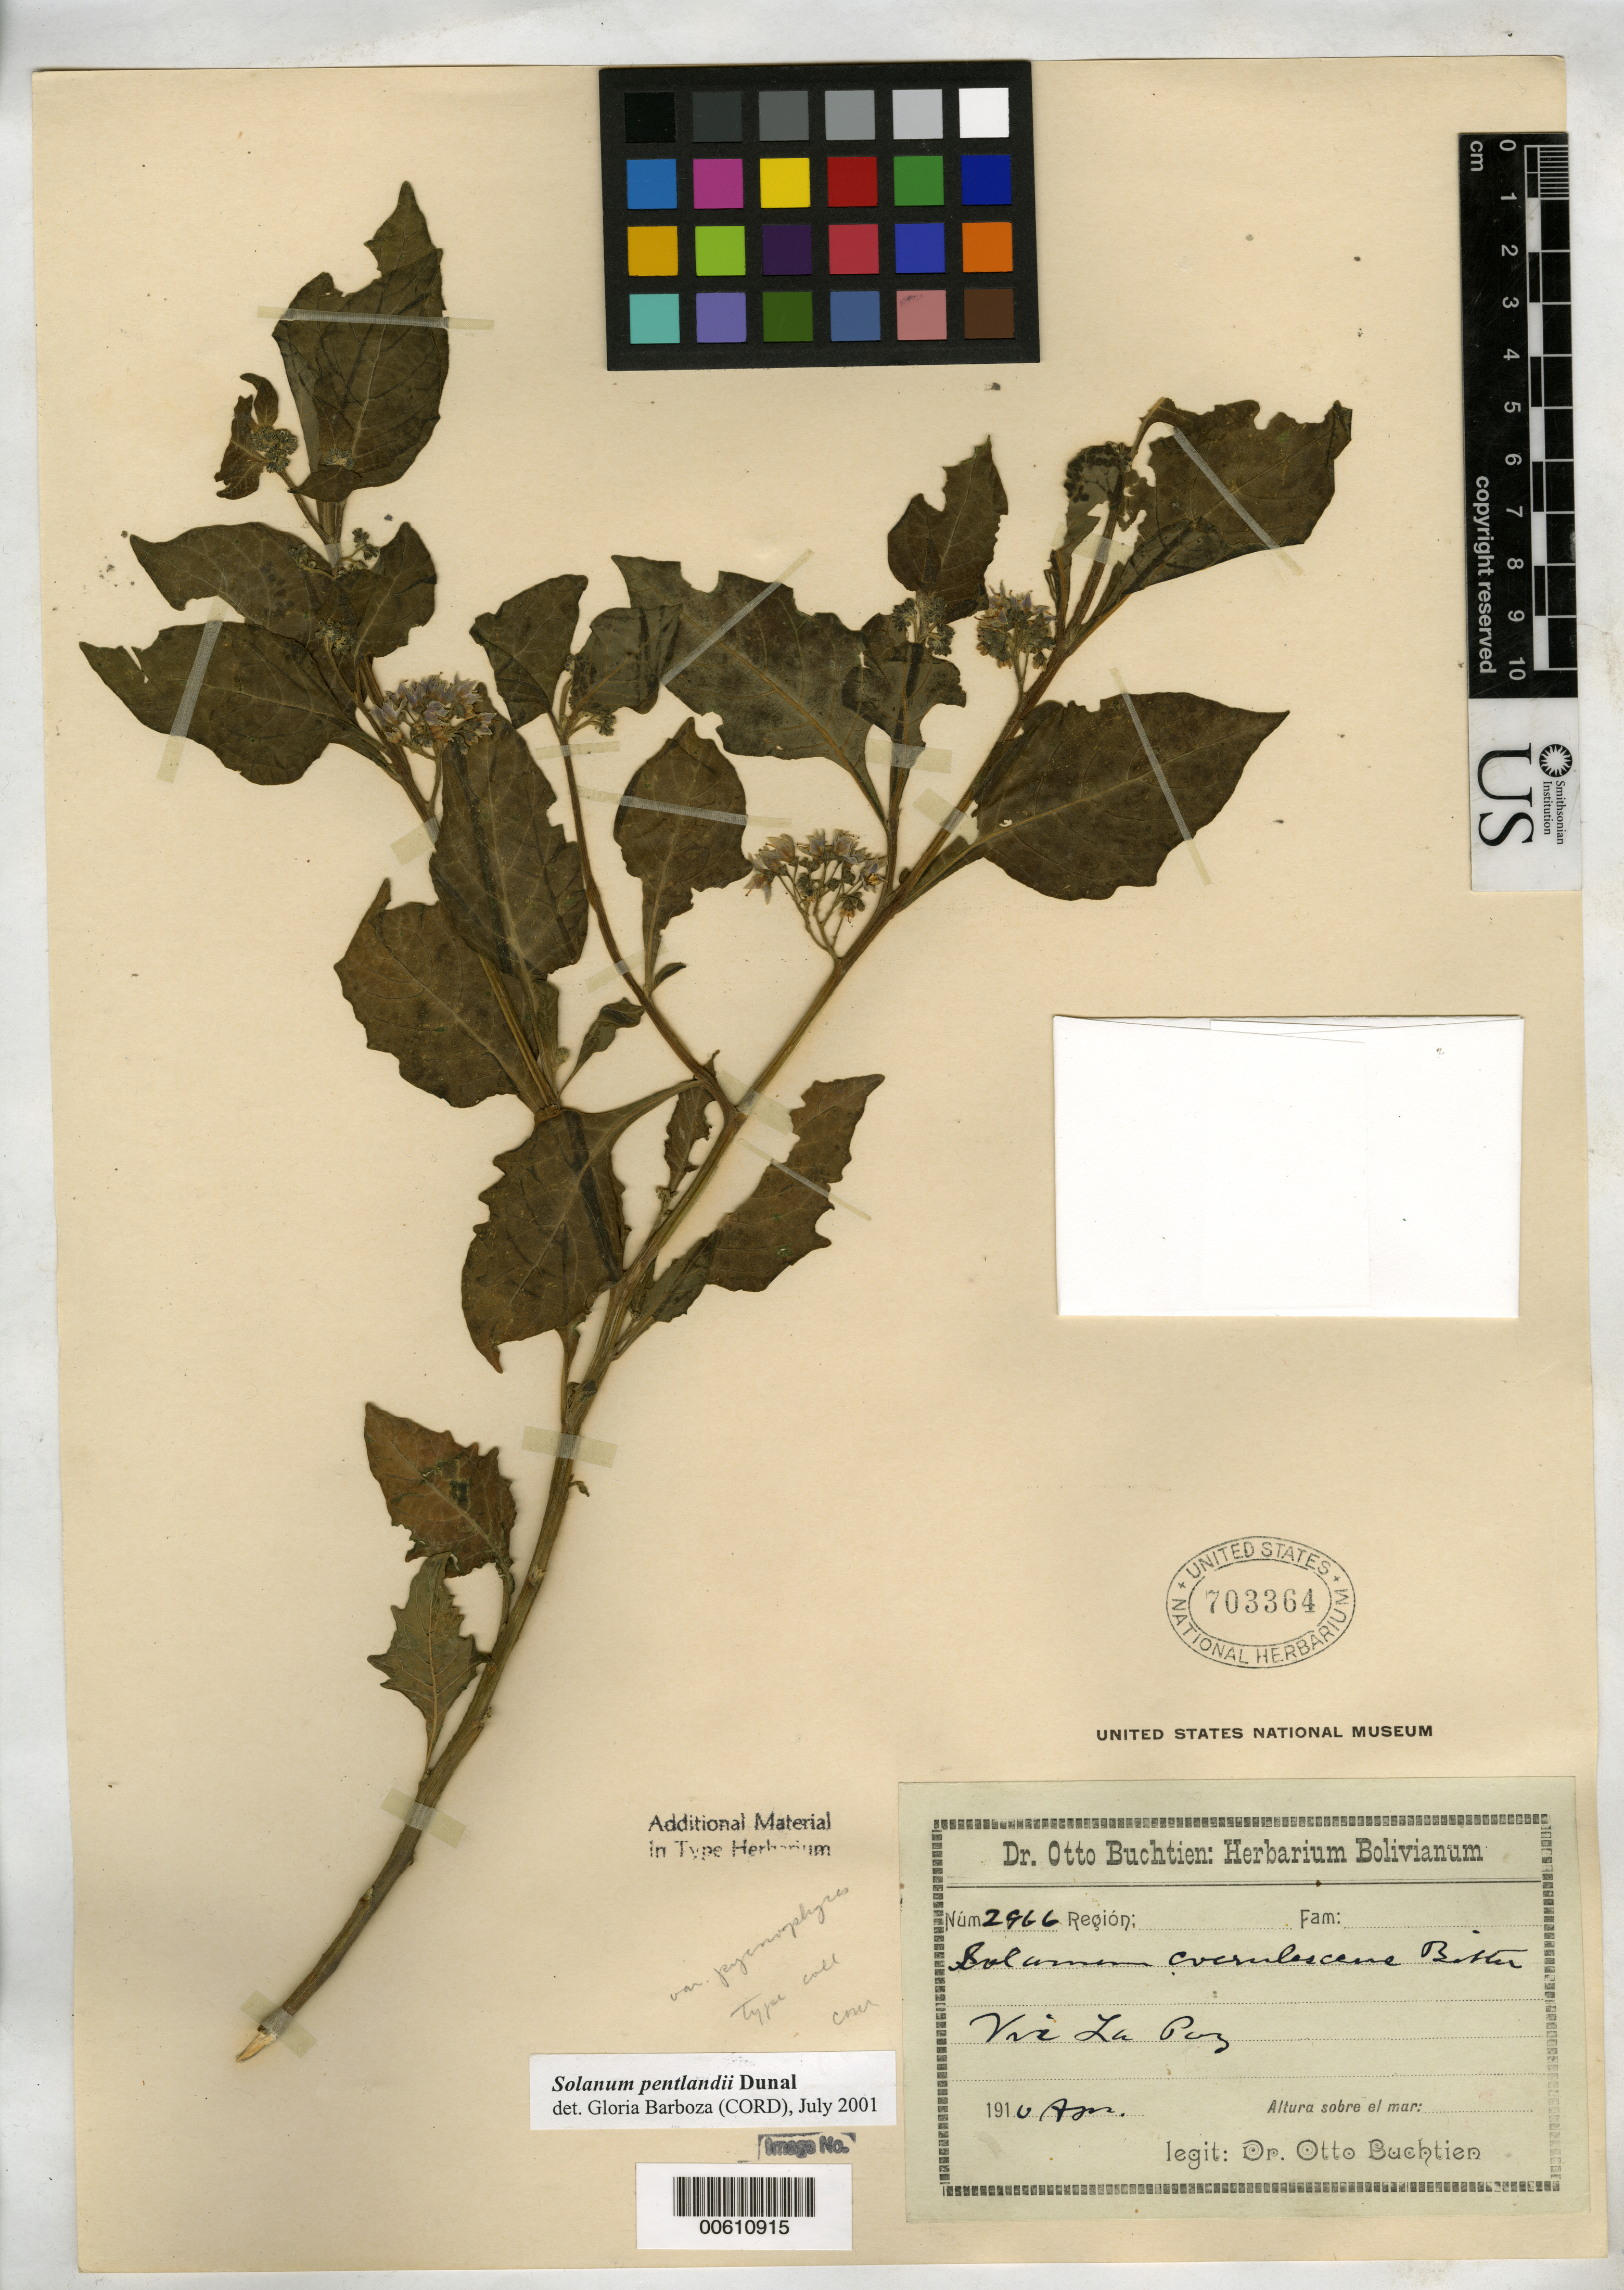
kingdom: Plantae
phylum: Tracheophyta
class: Magnoliopsida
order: Solanales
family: Solanaceae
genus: Solanum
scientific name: Solanum coerulescens var. pycnophyes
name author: Bitter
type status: Isotype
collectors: O. Buchtien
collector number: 2966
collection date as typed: Apr 1910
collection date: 1910-04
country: Bolivia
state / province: La Paz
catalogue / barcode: US 703364